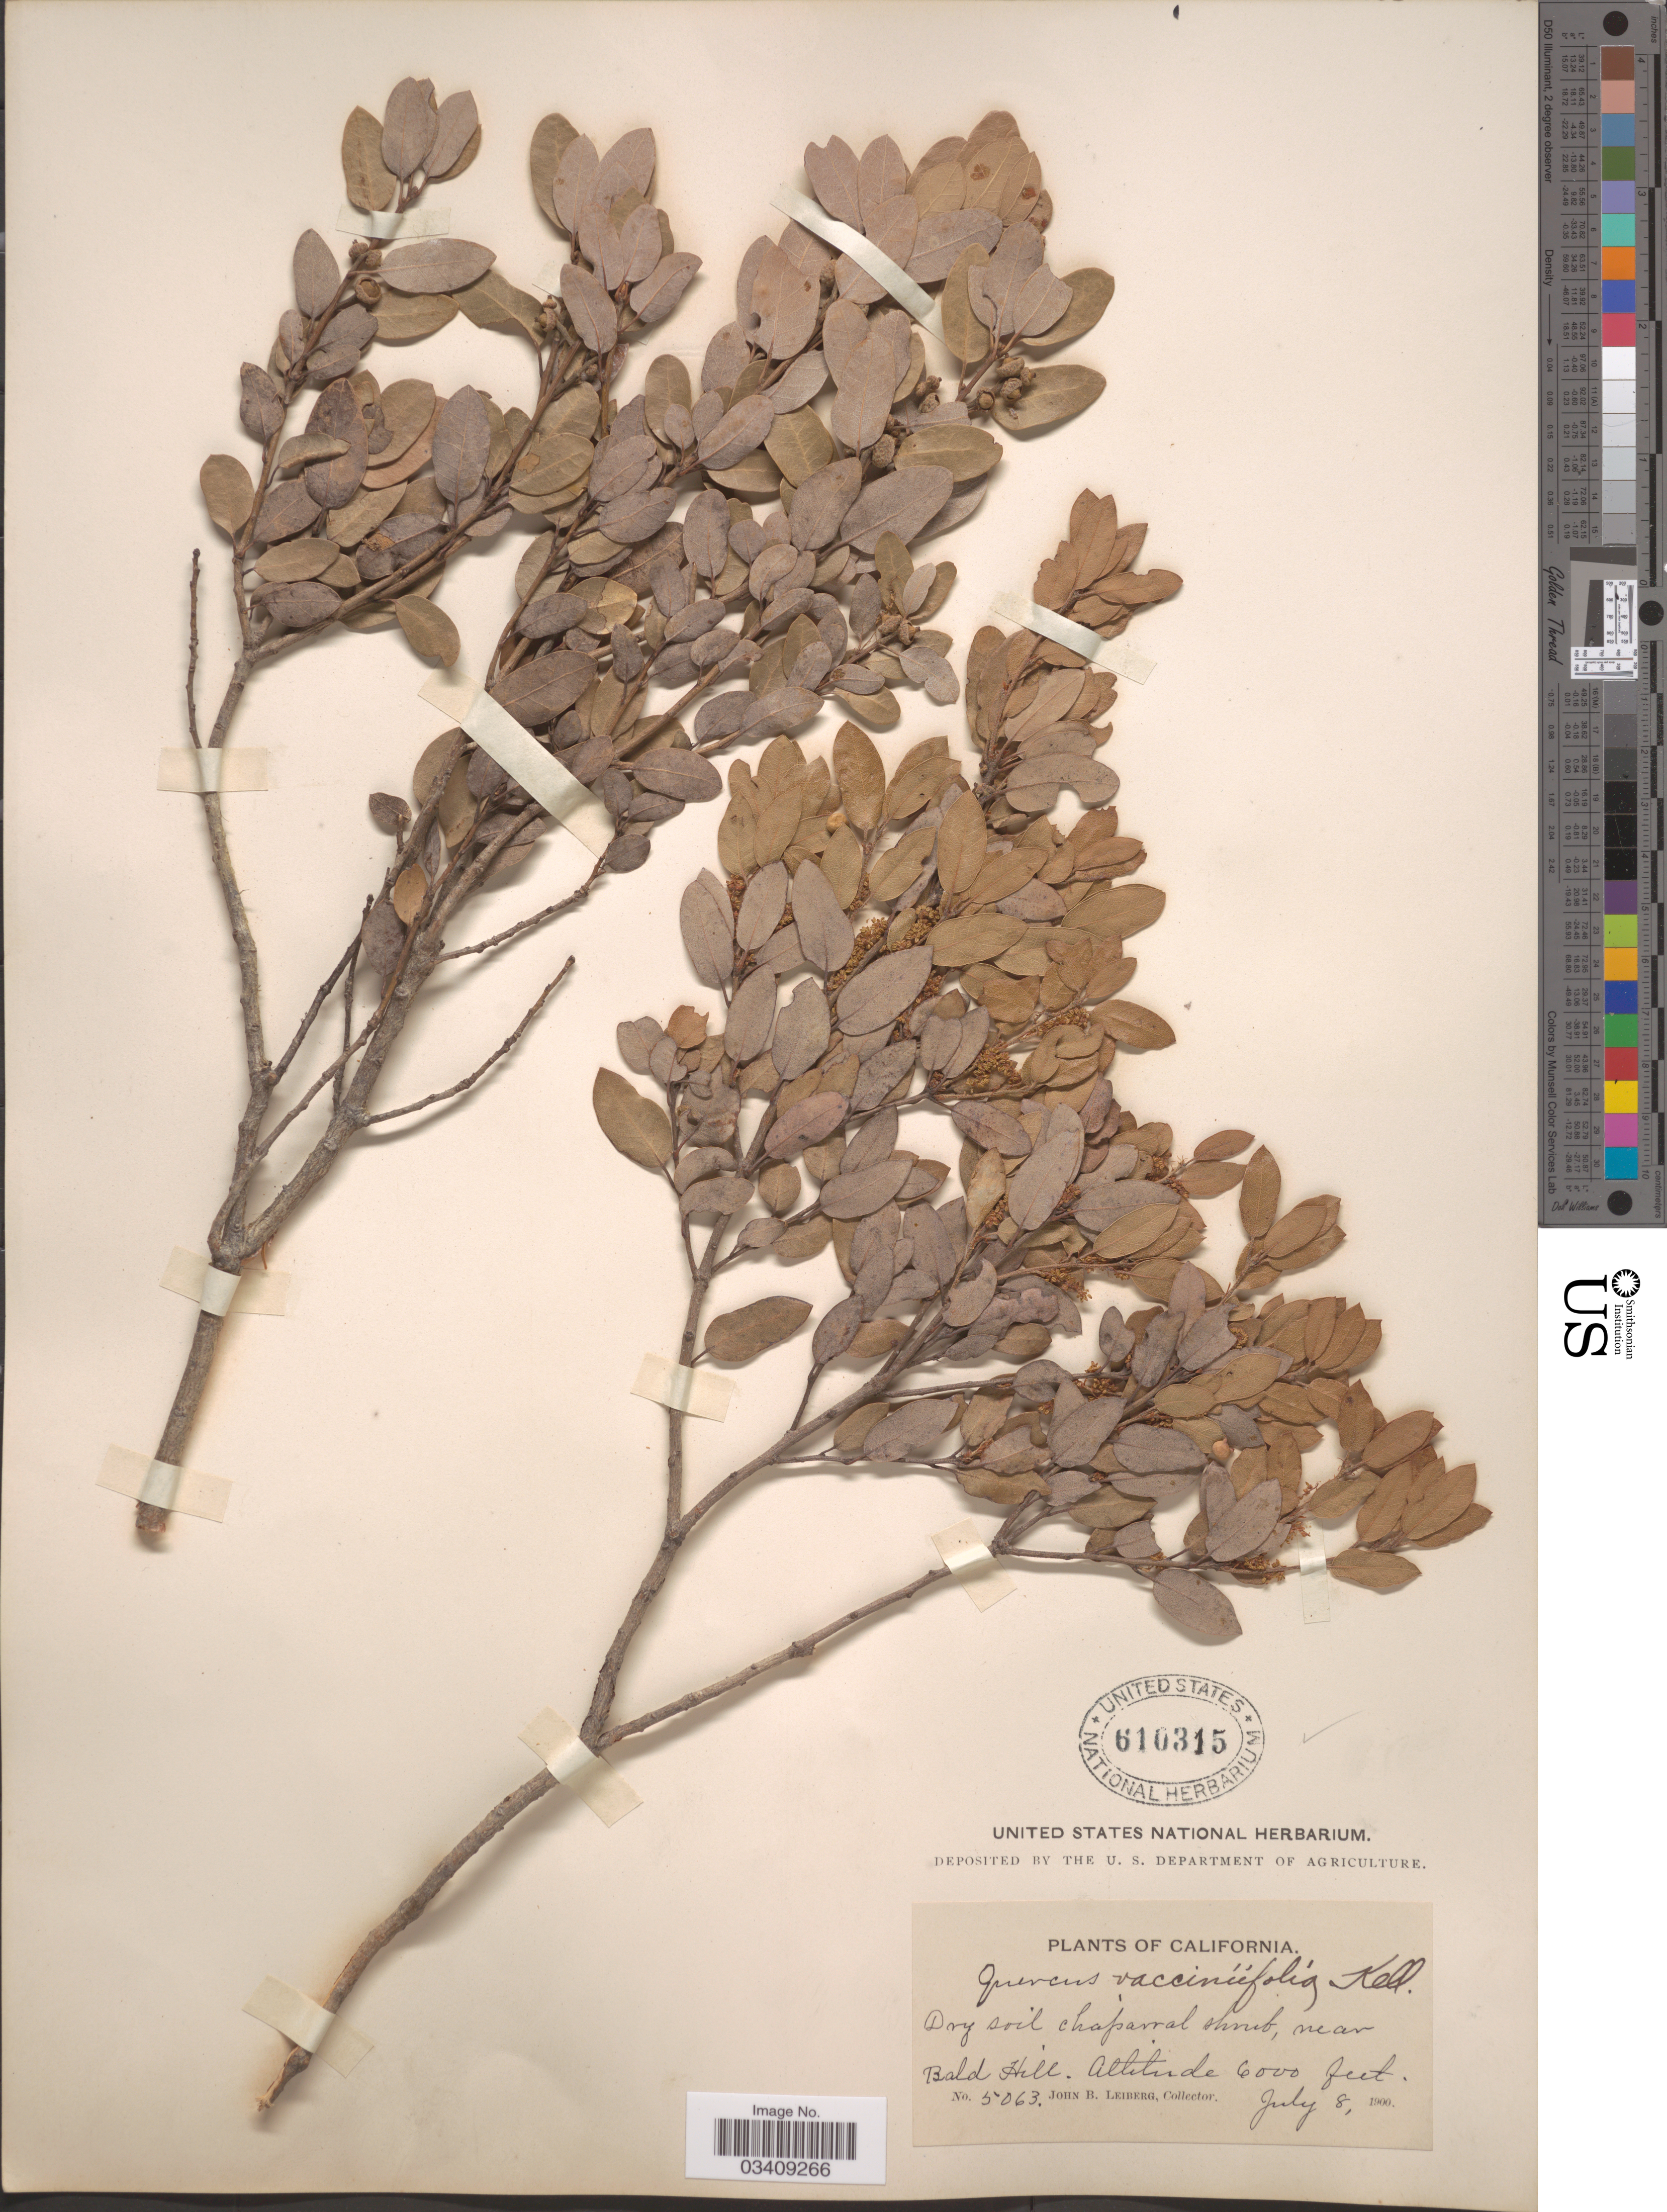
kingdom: Plantae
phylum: Tracheophyta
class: Magnoliopsida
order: Fagales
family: Fagaceae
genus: Quercus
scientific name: Quercus aaata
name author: C.H. Müll.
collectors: J. B. Leiberg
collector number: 5063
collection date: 1900-07-08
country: United States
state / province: California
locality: Dry soil chaparral shrub, near Bald Hill.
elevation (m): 1829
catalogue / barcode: US 610315